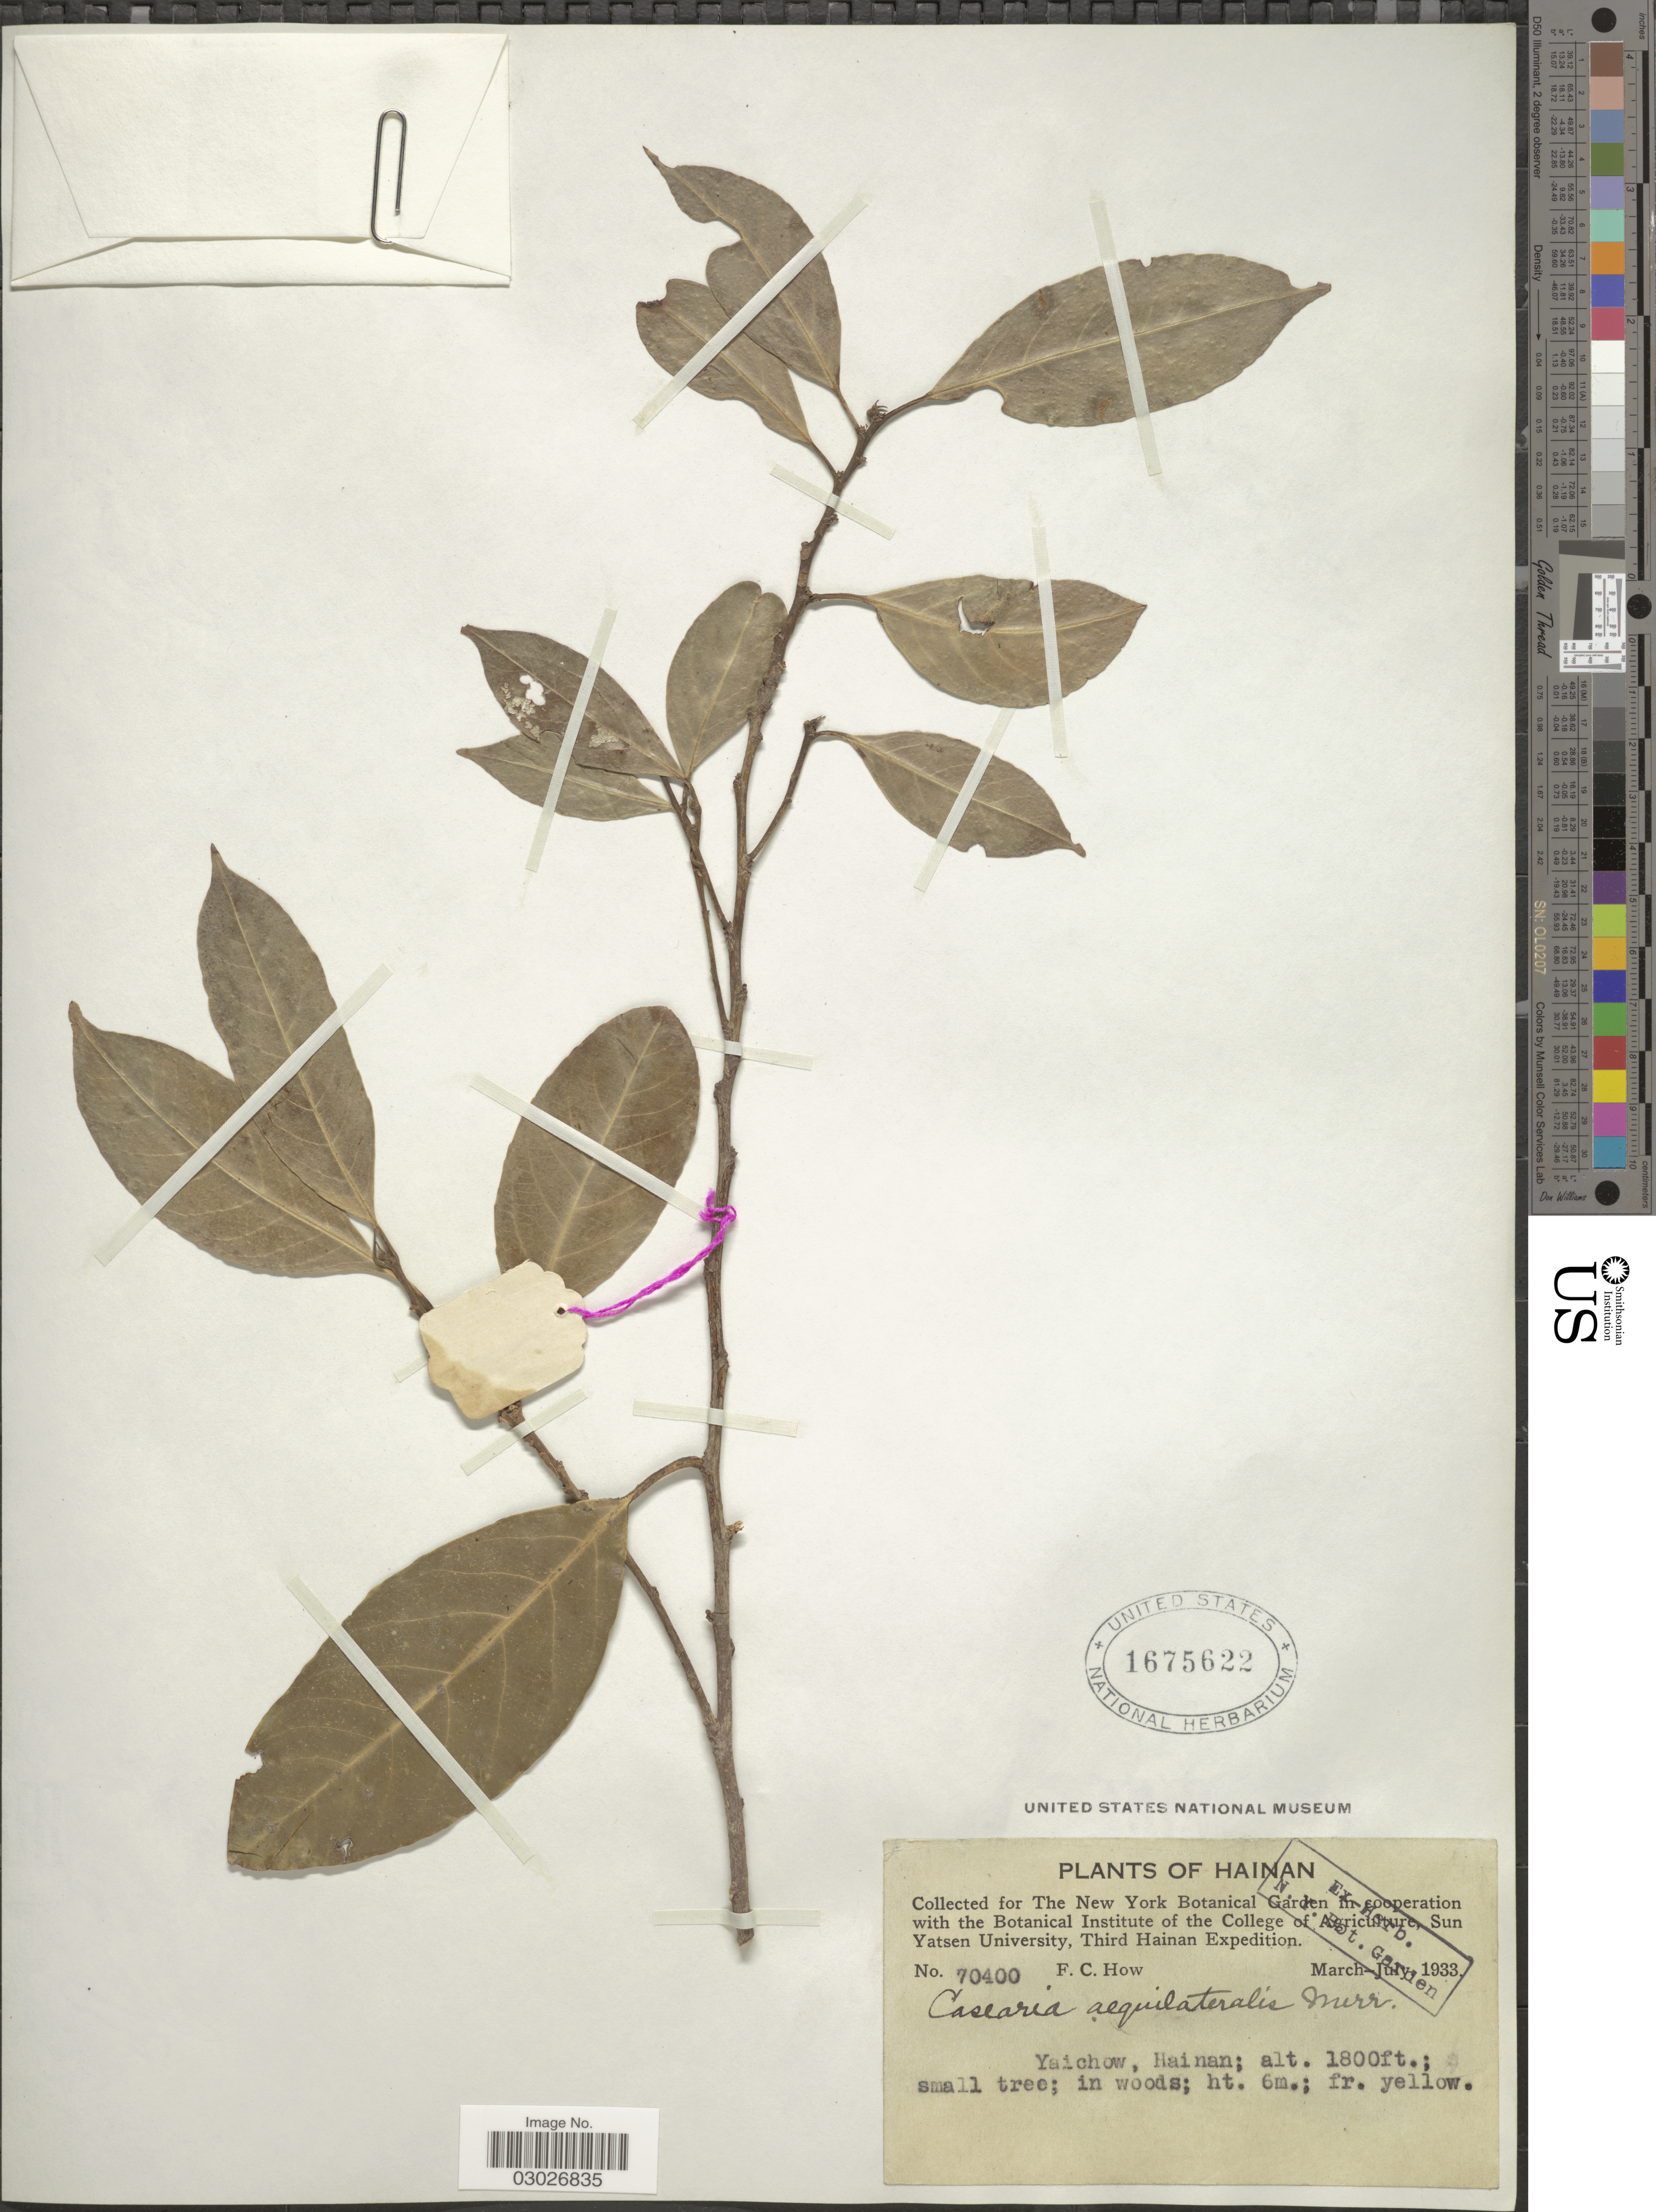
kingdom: Plantae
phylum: Tracheophyta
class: Magnoliopsida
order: Malpighiales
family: Salicaceae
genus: Casearia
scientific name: Casearia aequilateralis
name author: Merr.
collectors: F. C. How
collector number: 70400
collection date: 1933-03/1933-07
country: China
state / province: Hainan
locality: Yaichow.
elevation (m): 549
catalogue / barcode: US 1675622